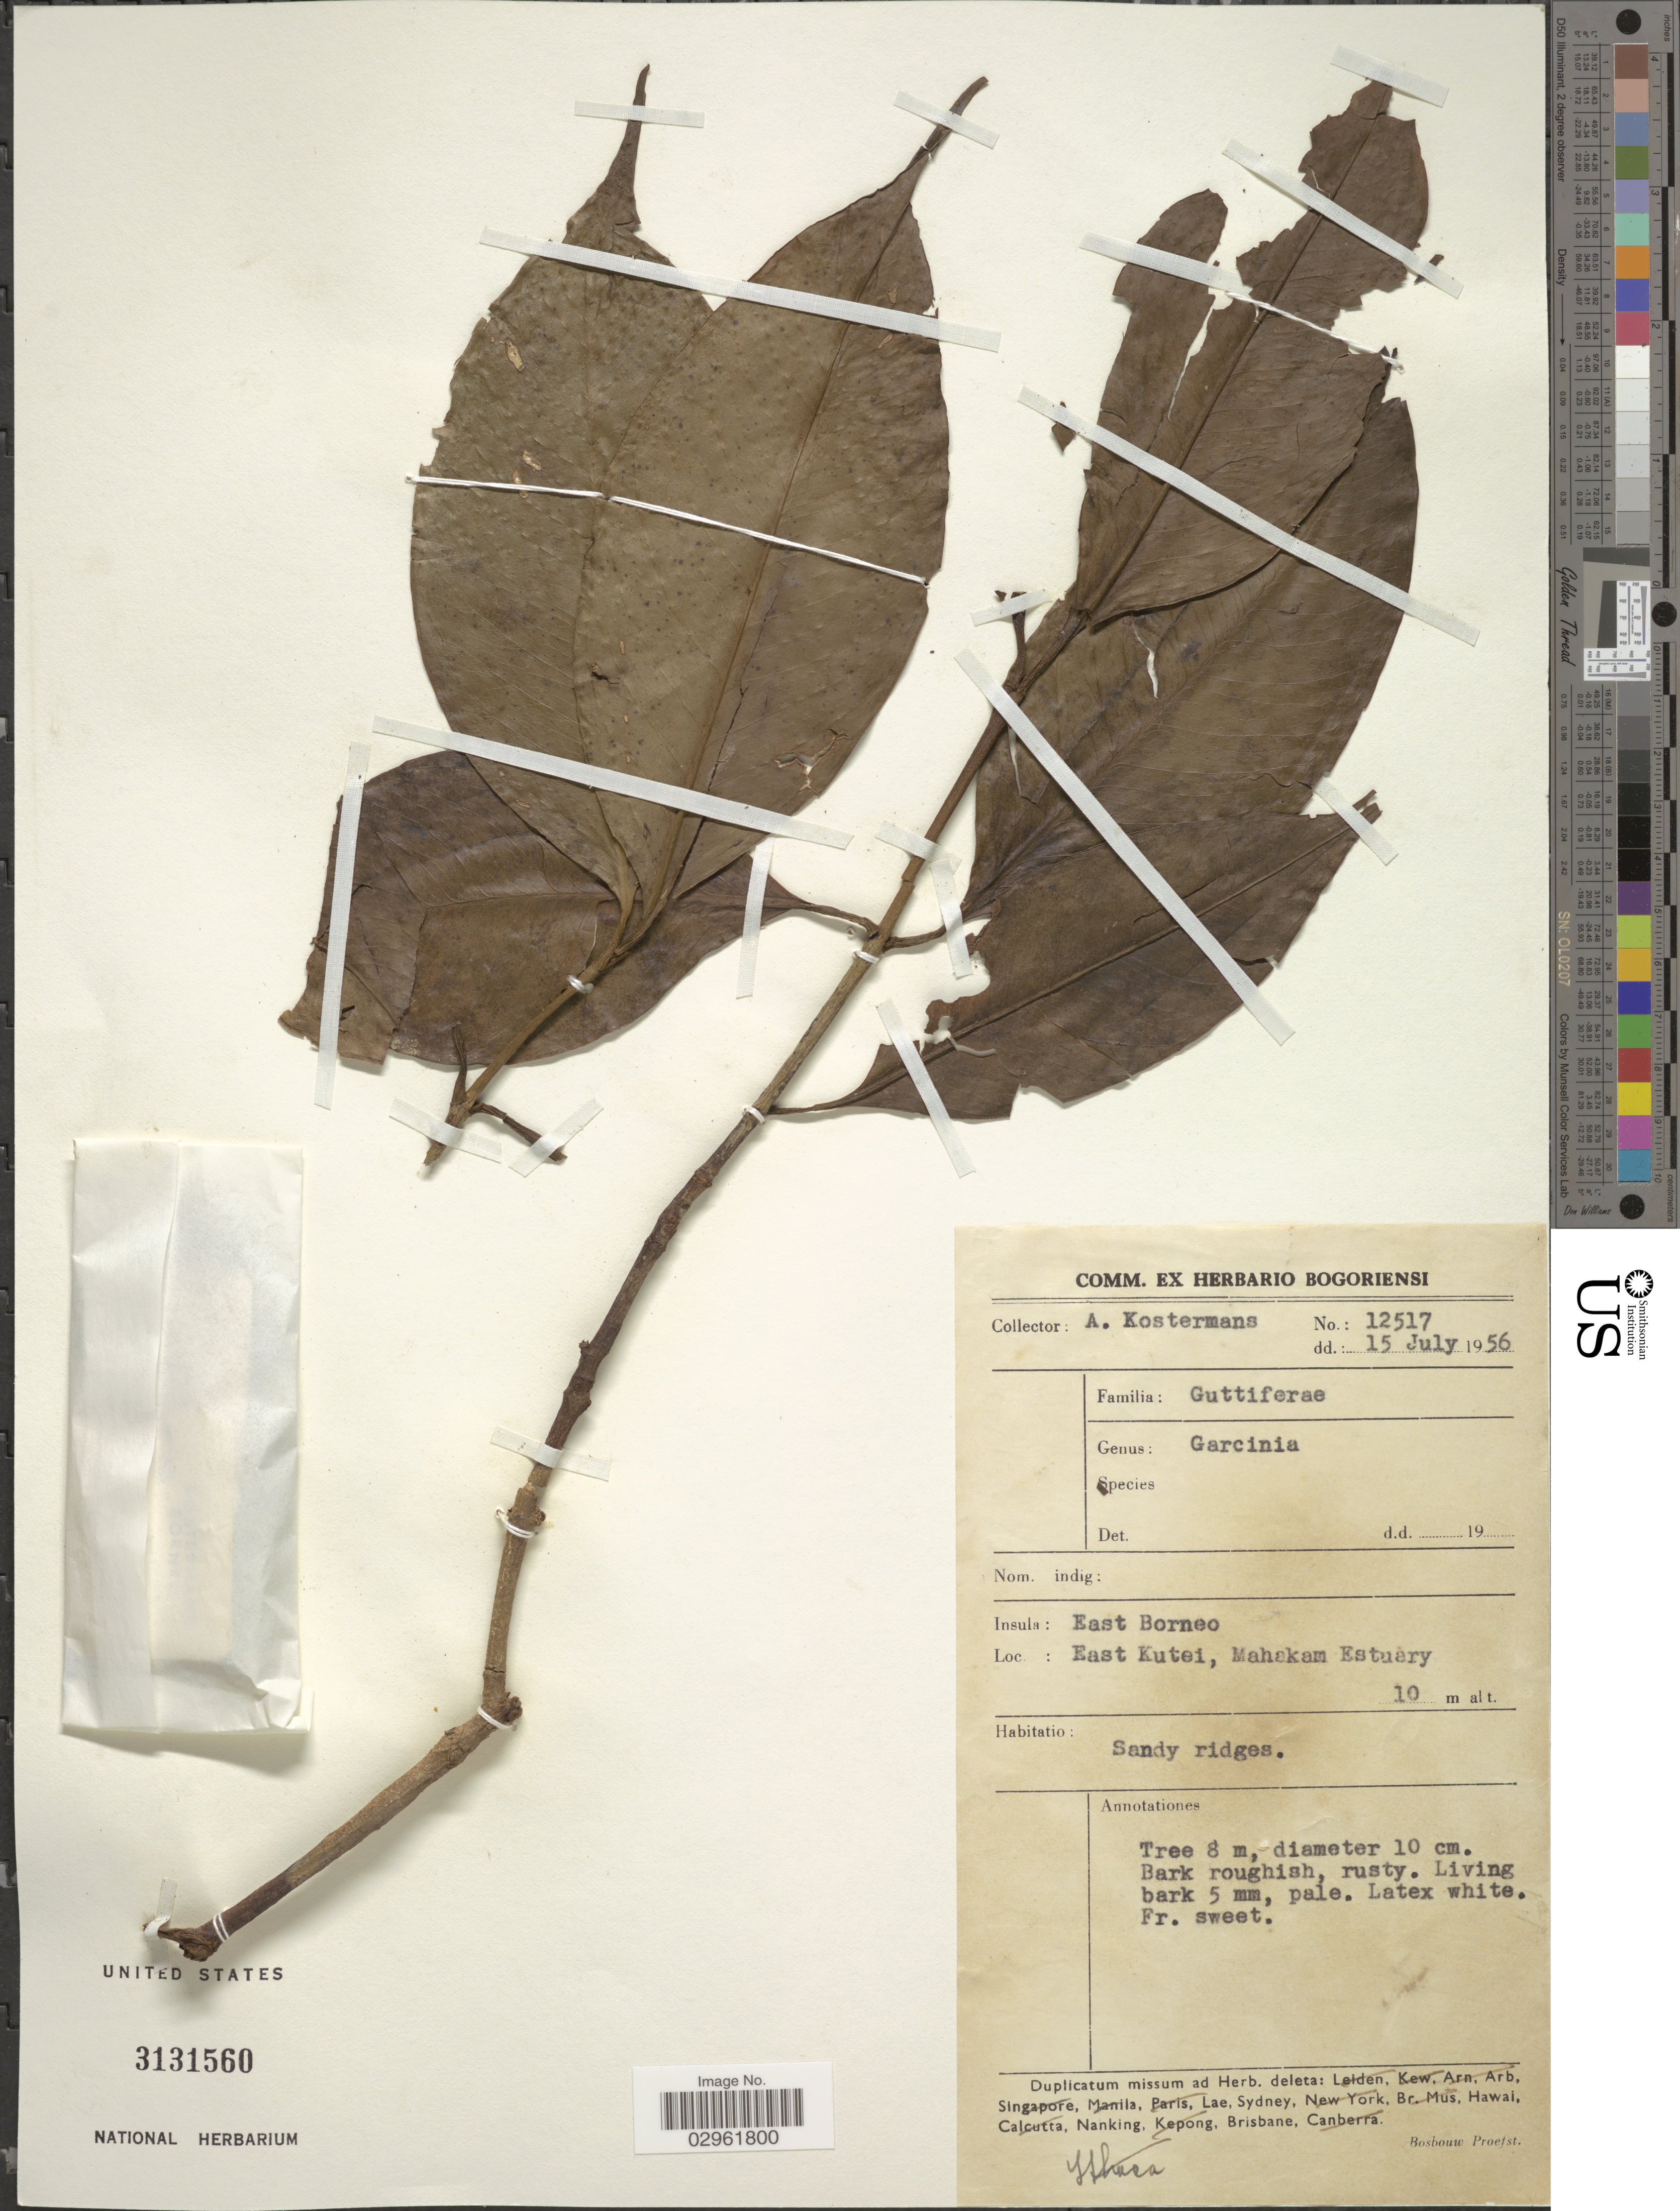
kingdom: Plantae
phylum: Tracheophyta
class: Magnoliopsida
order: Malpighiales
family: Clusiaceae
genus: Garcinia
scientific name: Garcinia sp.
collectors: A. J. G. Kostermans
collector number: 12517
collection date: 1956-07-15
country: Indonesia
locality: East Borneo, East Kutei, Mahakam Estuary.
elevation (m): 10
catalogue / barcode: US 3131560